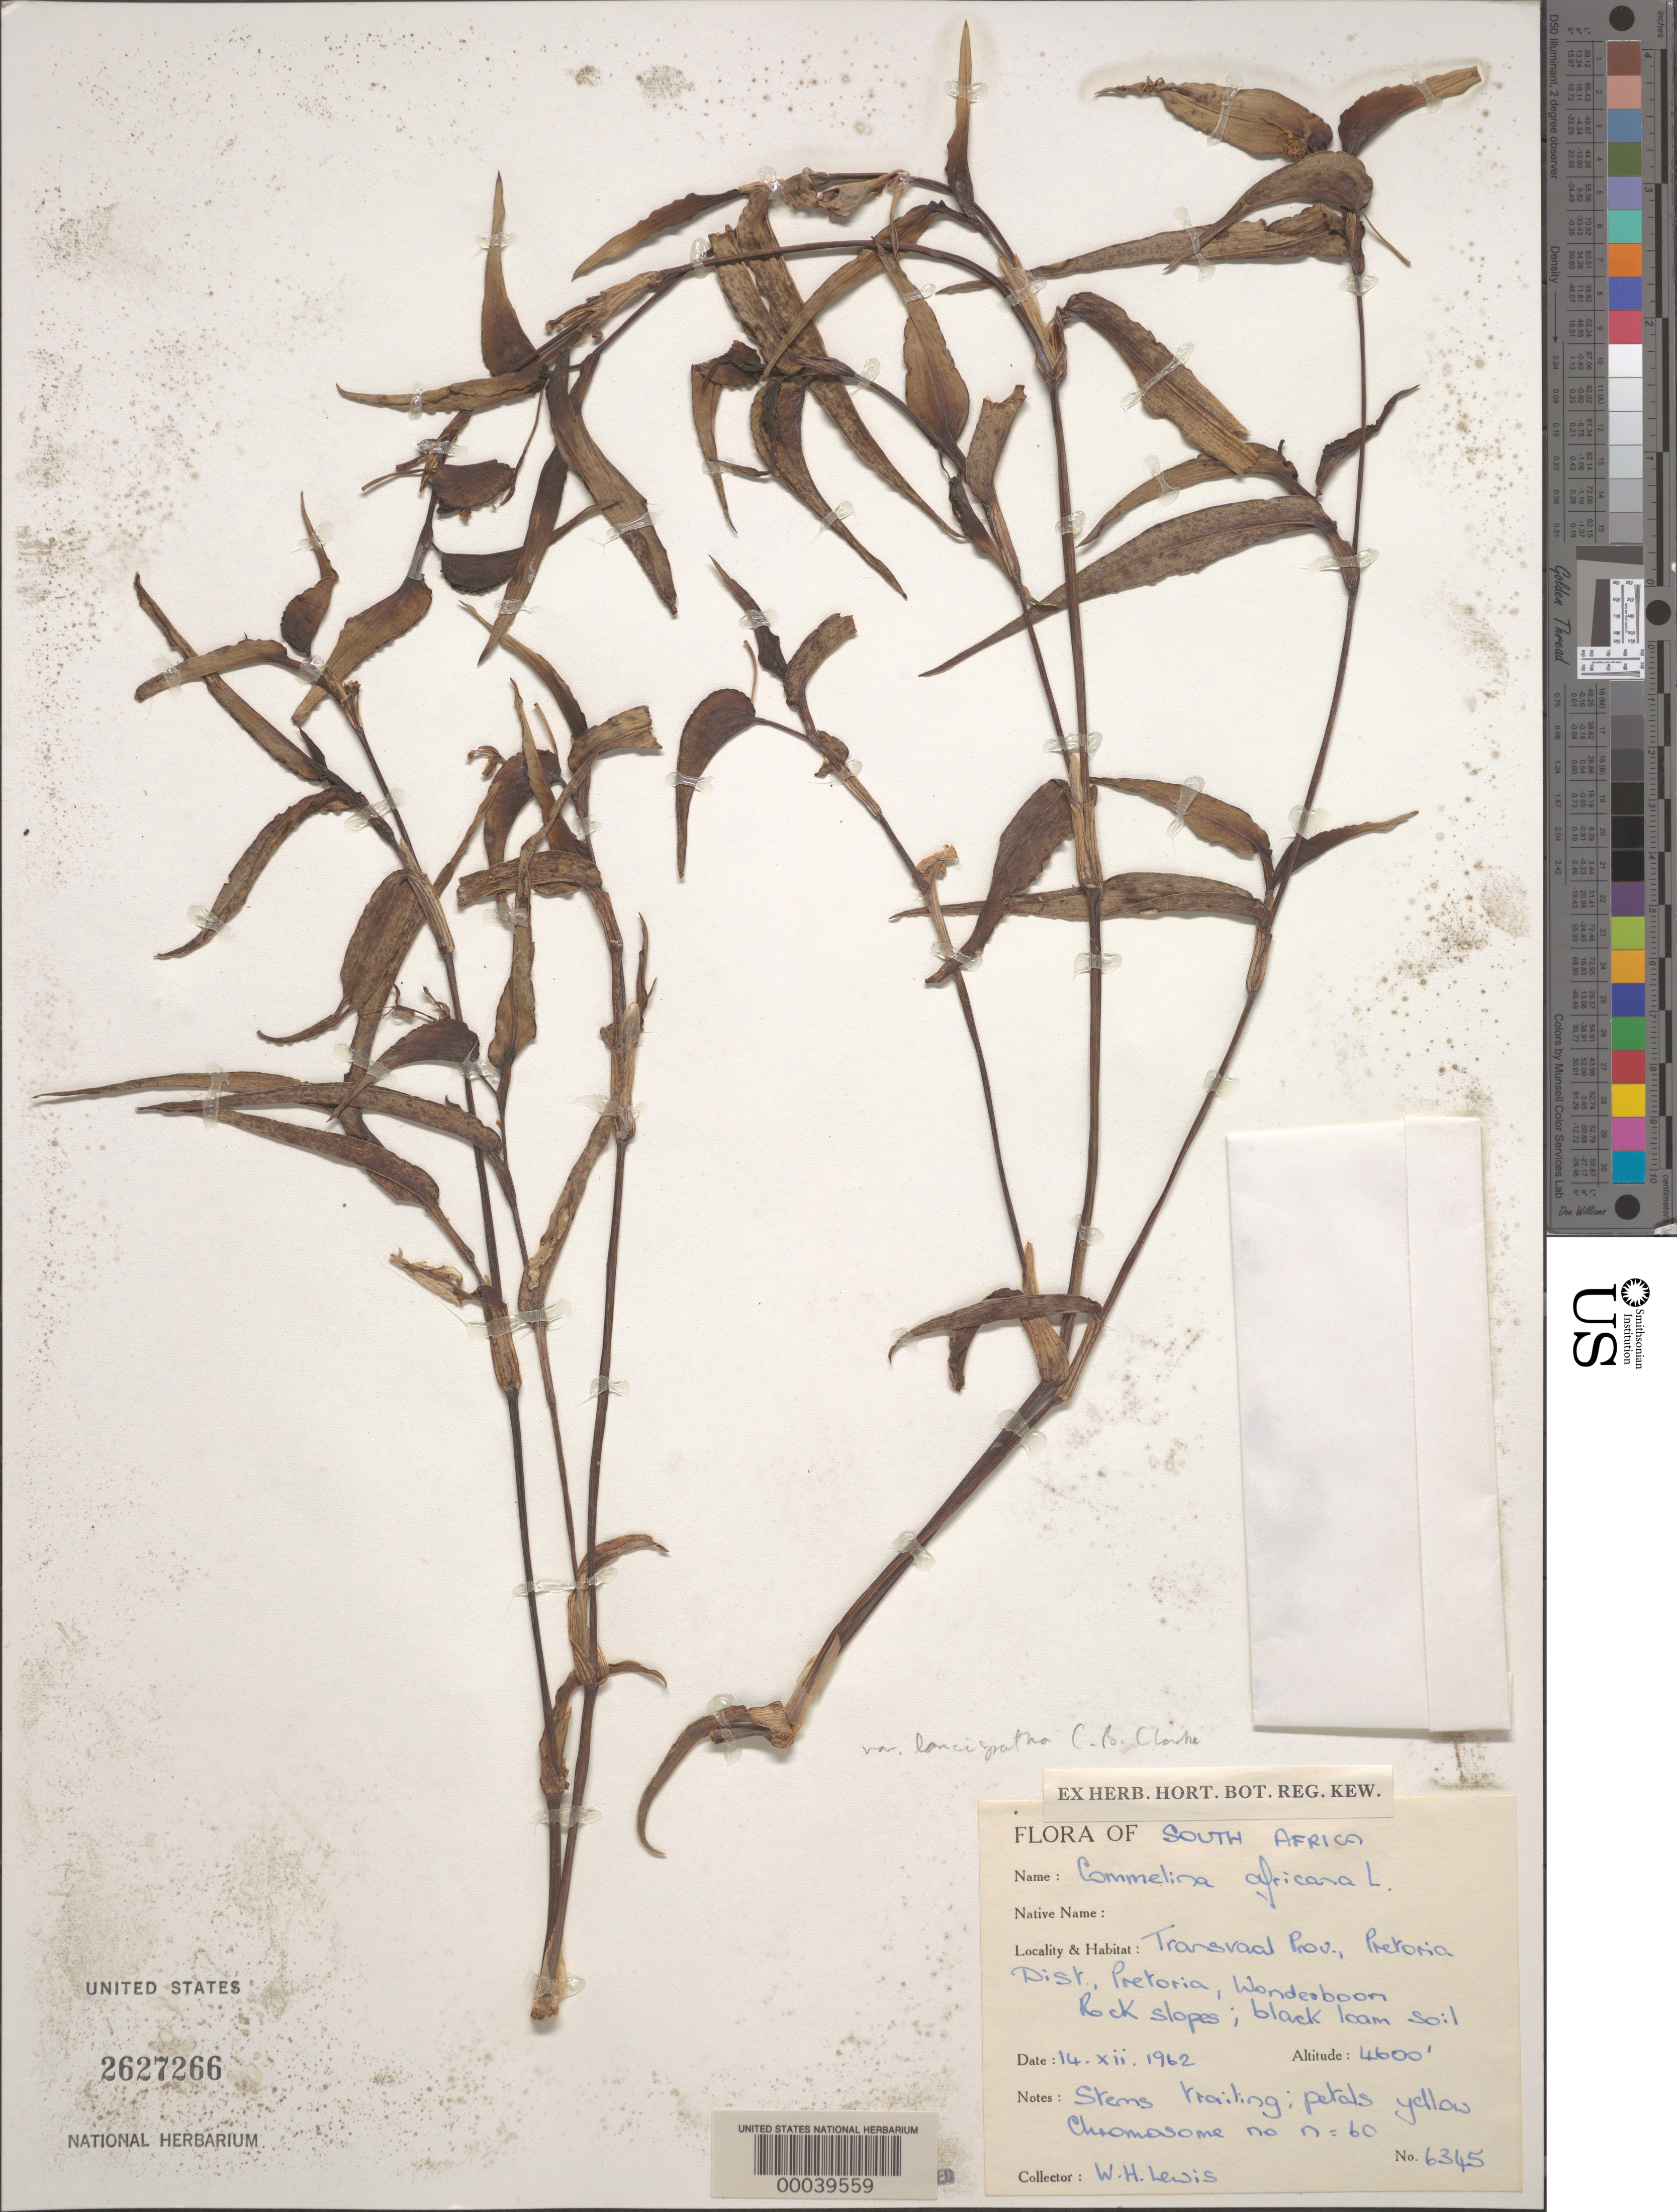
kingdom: Plantae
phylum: Tracheophyta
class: Liliopsida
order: Commelinales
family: Commelinaceae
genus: Commelina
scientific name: Commelina africana var. lancispatha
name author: C.B. Clarke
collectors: W. H. Lewis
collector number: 6345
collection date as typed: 14 Dec 1962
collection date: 1962-12-14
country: South Africa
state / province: Gauteng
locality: Pretoria; wondeoboon. Transvaal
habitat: Rock slopes, black loam soil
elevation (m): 1403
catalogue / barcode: US 2627266